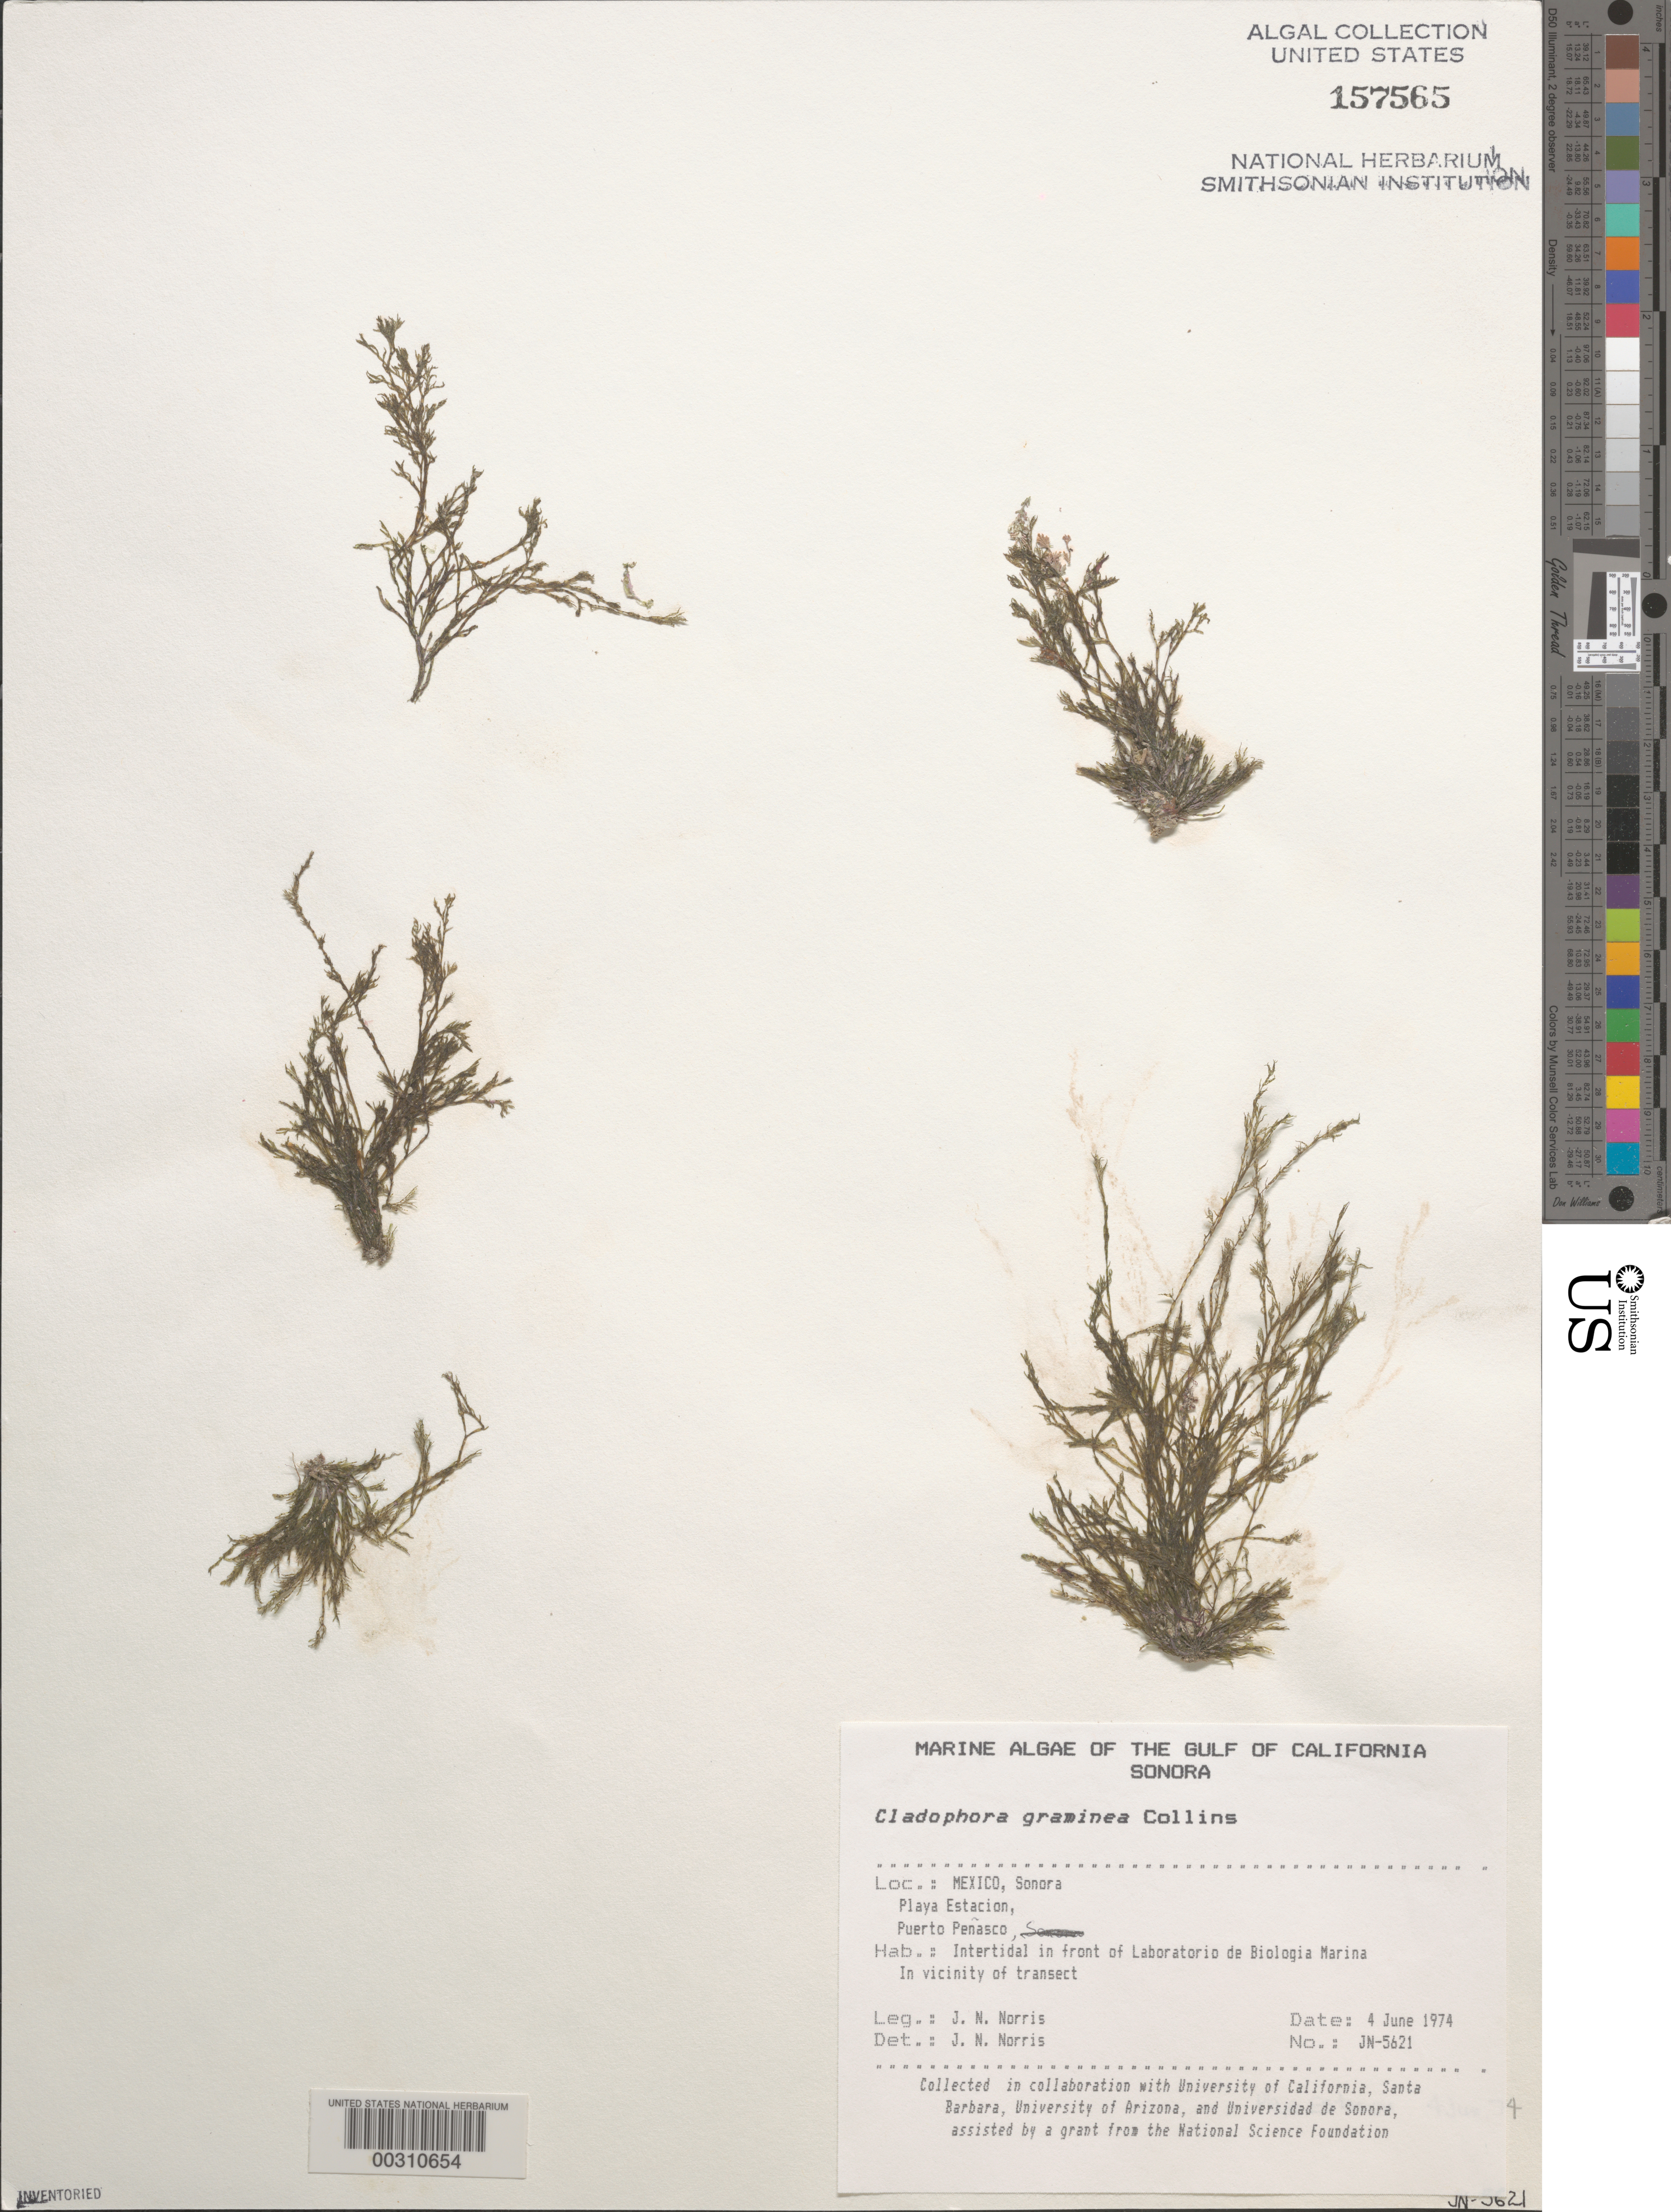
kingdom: Plantae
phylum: Chlorophyta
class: Ulvophyceae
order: Cladophorales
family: Cladophoraceae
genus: Cladophora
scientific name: Cladophora graminea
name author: Collins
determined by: Norris, James N.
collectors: J. N. Norris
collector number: JN-5621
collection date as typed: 04 Jun 1974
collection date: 1974-06-04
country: Mexico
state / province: Sonora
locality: Playa Estacion, Puerto Penasco, marine laboratory shore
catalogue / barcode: US 157565